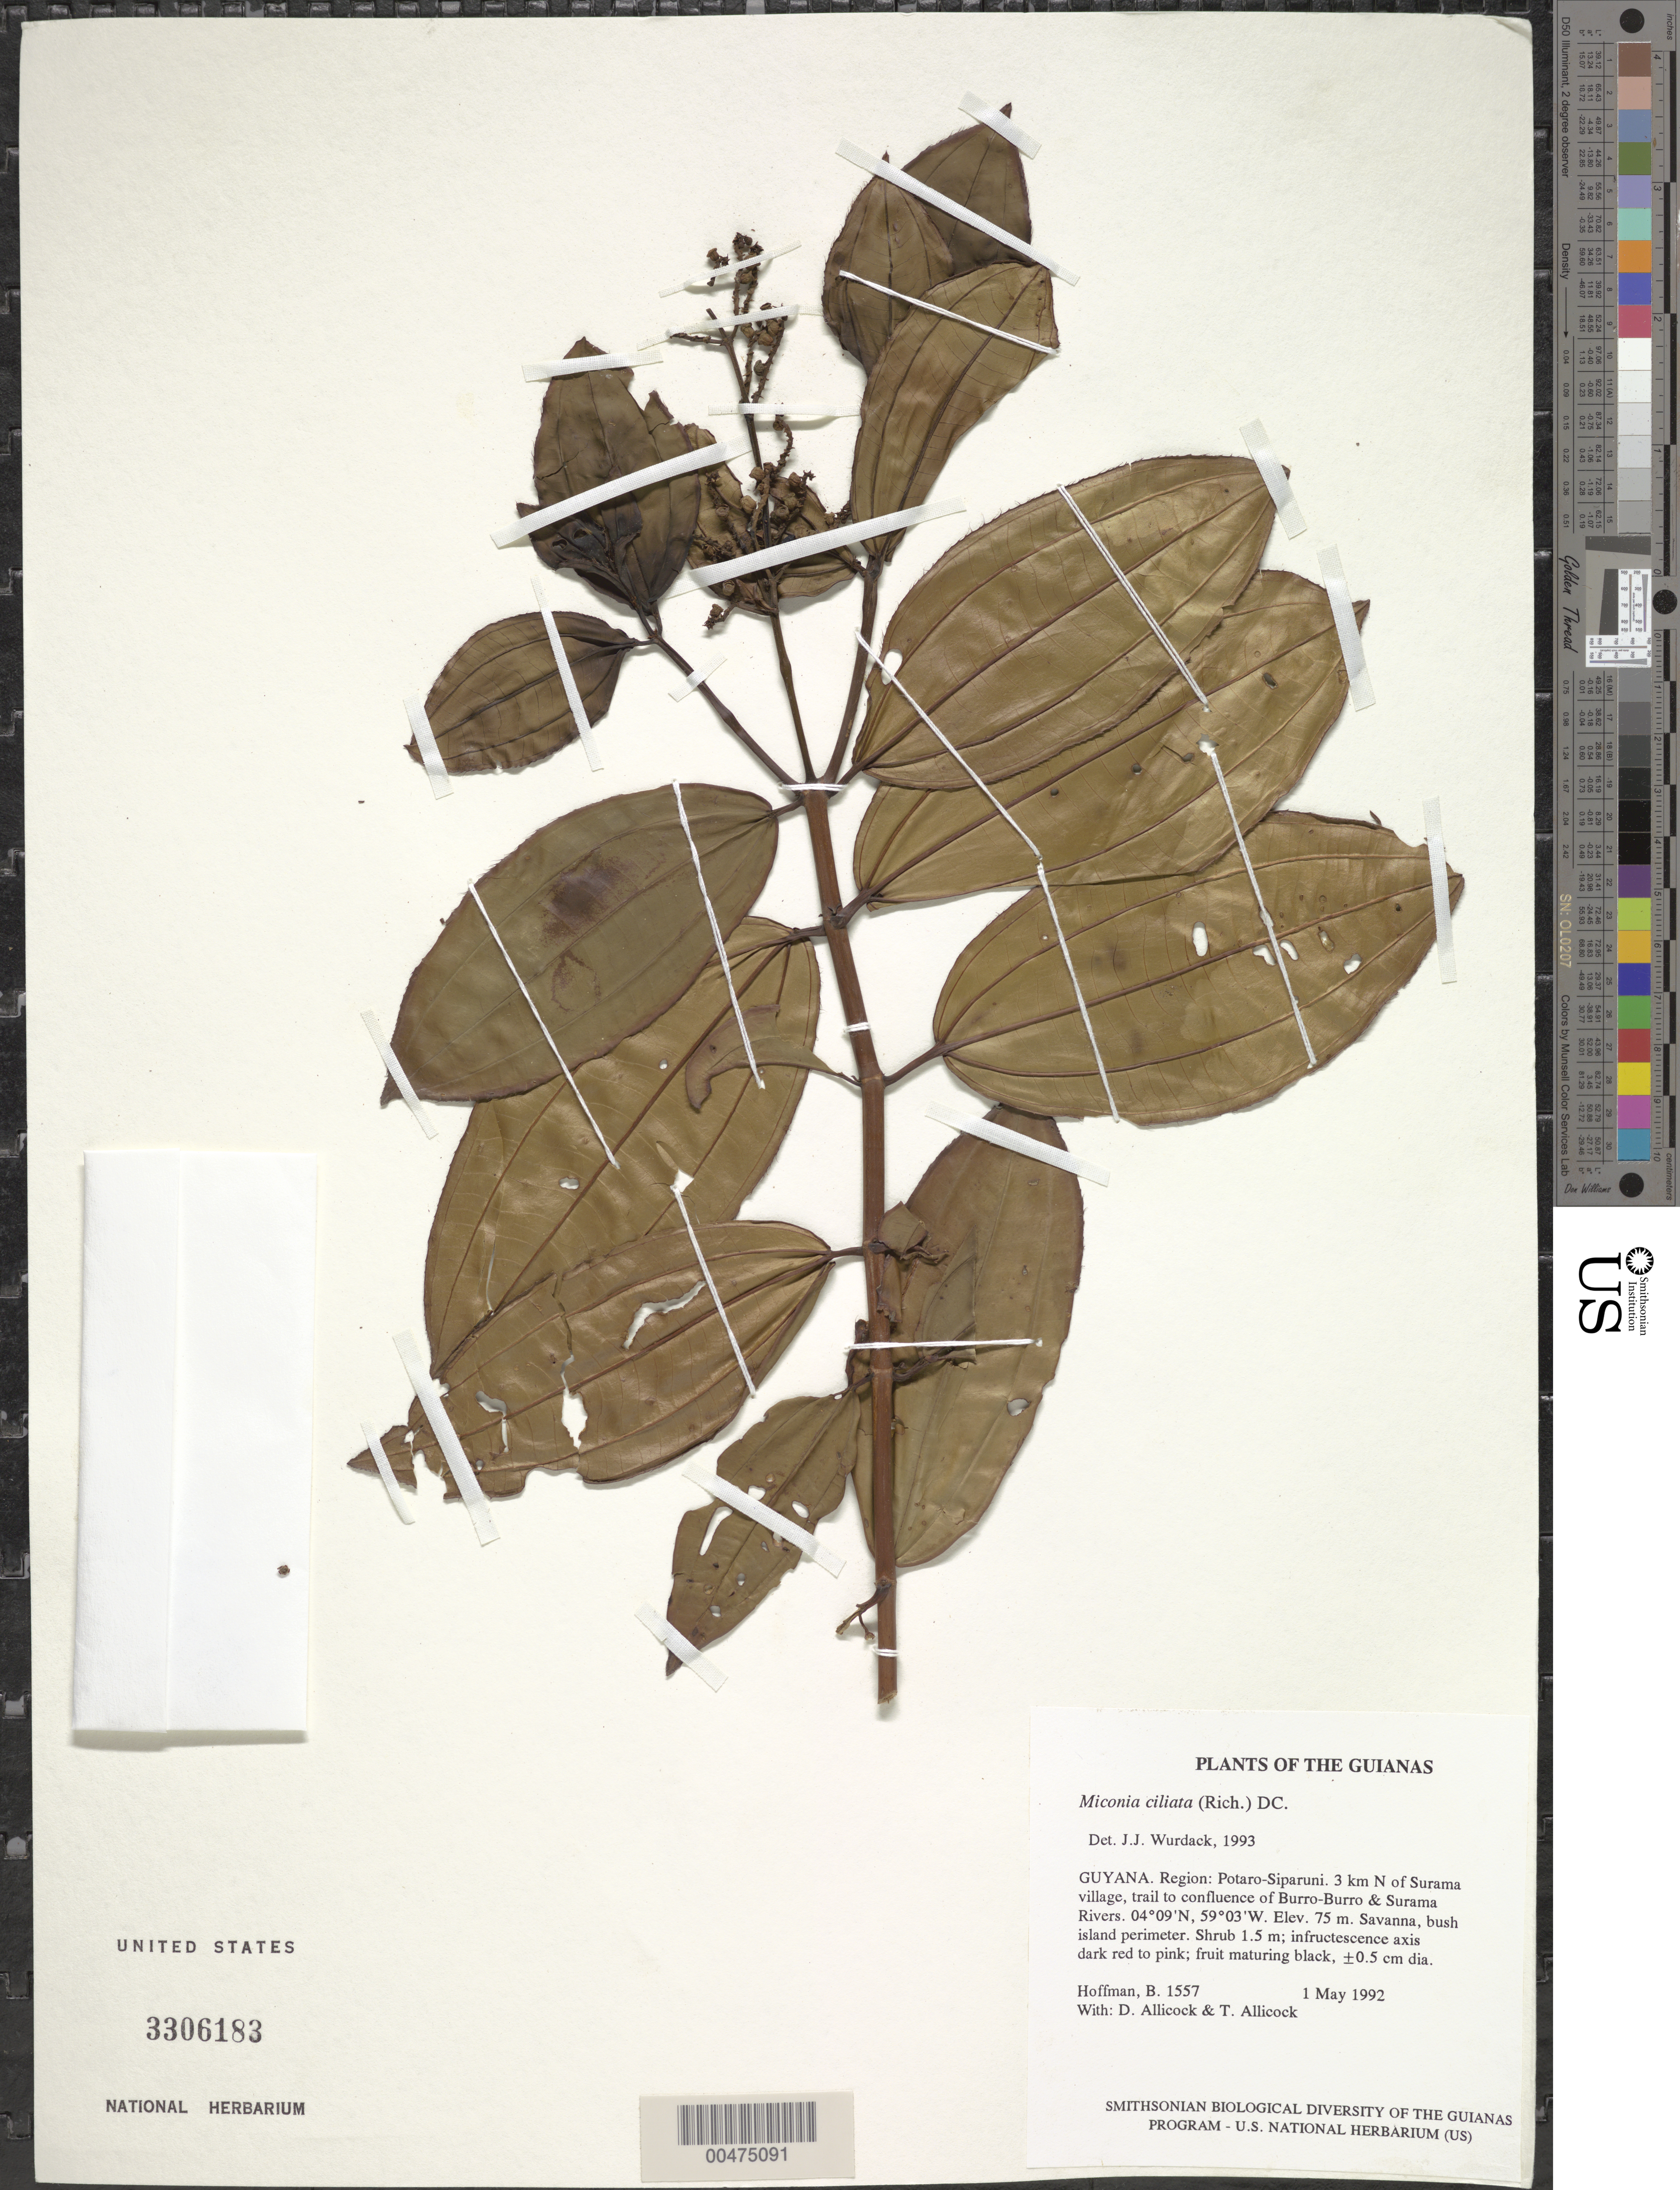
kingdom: Plantae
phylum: Tracheophyta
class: Magnoliopsida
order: Myrtales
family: Melastomataceae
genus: Miconia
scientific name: Miconia ciliata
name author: (Rich.) DC.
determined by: Wurdack, John J., (US), US (UNITED STATES)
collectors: B. Hoffman, D. Allicock & T. Allicock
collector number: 1557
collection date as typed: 1 May 1992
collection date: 1992-05-01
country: Guyana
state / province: Potaro-Siparuni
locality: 3 km N of Surama village, trail to confluence of Burro-Burro & Surama Rivers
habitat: Savanna, bush island perimeter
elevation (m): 75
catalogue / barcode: US 3306183